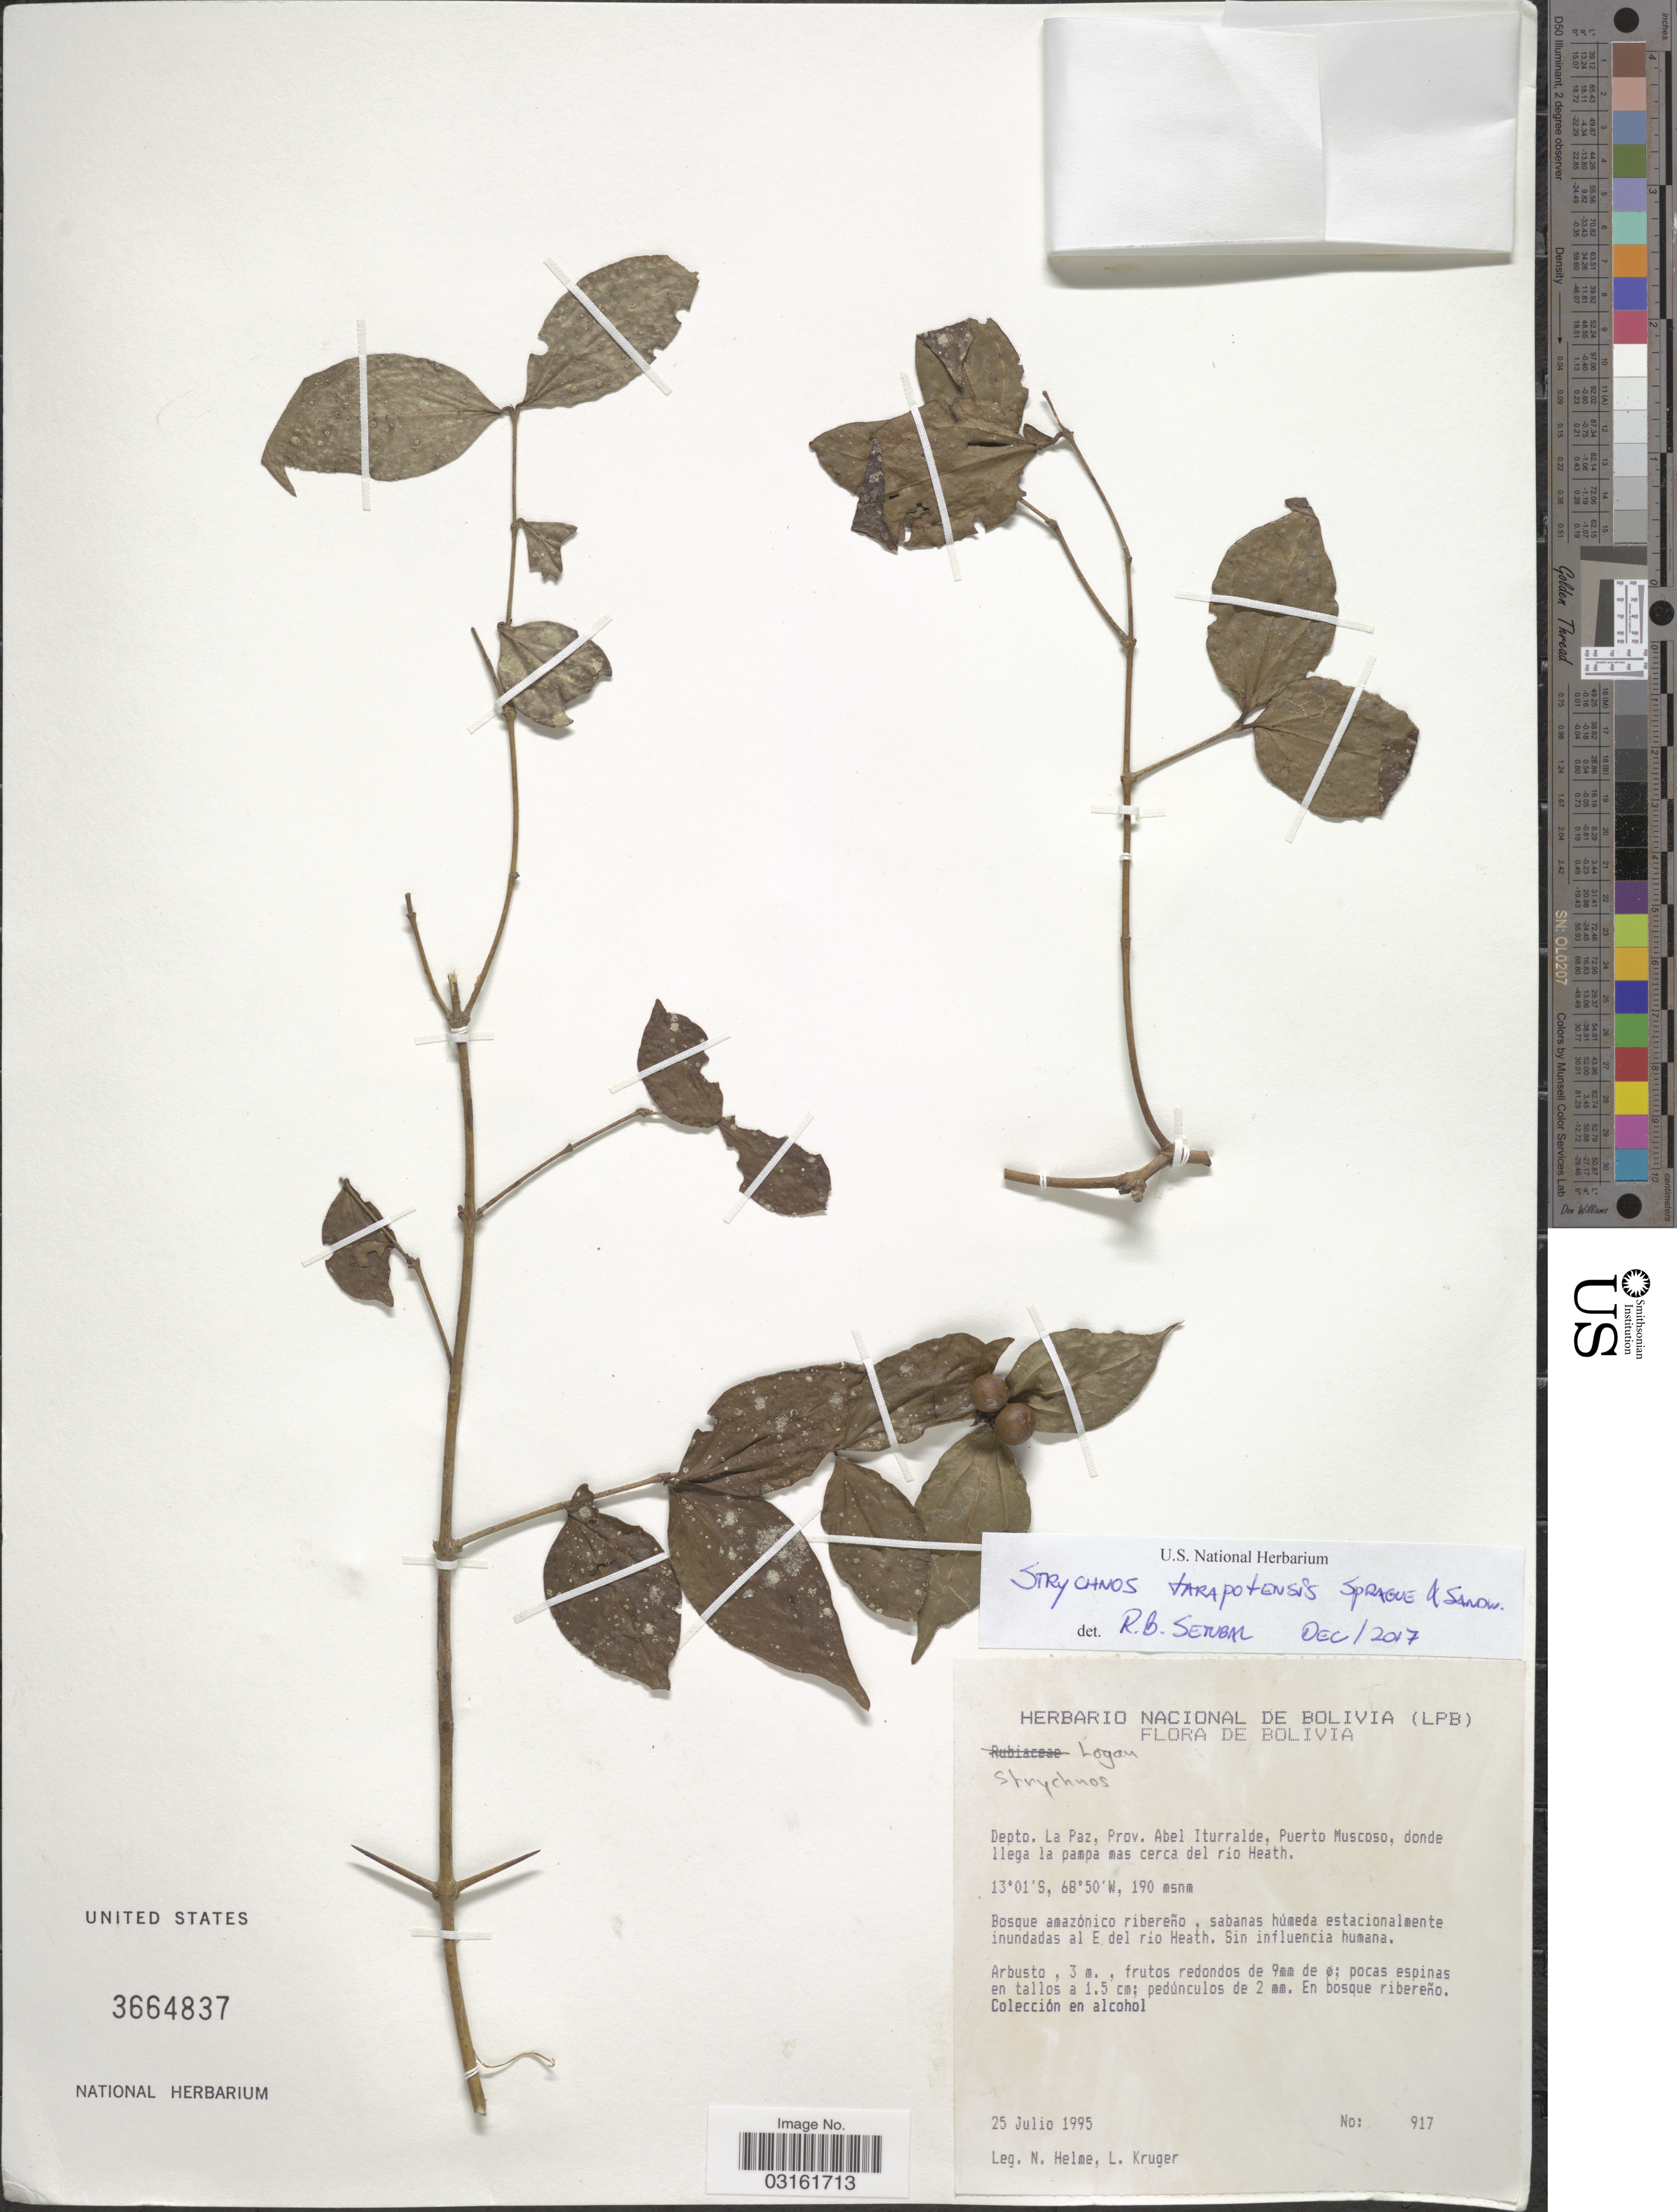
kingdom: Plantae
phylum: Tracheophyta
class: Magnoliopsida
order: Gentianales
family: Loganiaceae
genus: Strychnos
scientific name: Strychnos tarapotensis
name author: Sprague & Sandwith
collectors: N. Helme & L. Kruger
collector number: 917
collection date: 1995-07-25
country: Bolivia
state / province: La Paz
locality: Depto. La Paz, Prov. Abel Iturralde, Puerto Muscoso, dondo llega la pampa mas cerca del río Heath.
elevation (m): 190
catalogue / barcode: US 3664837